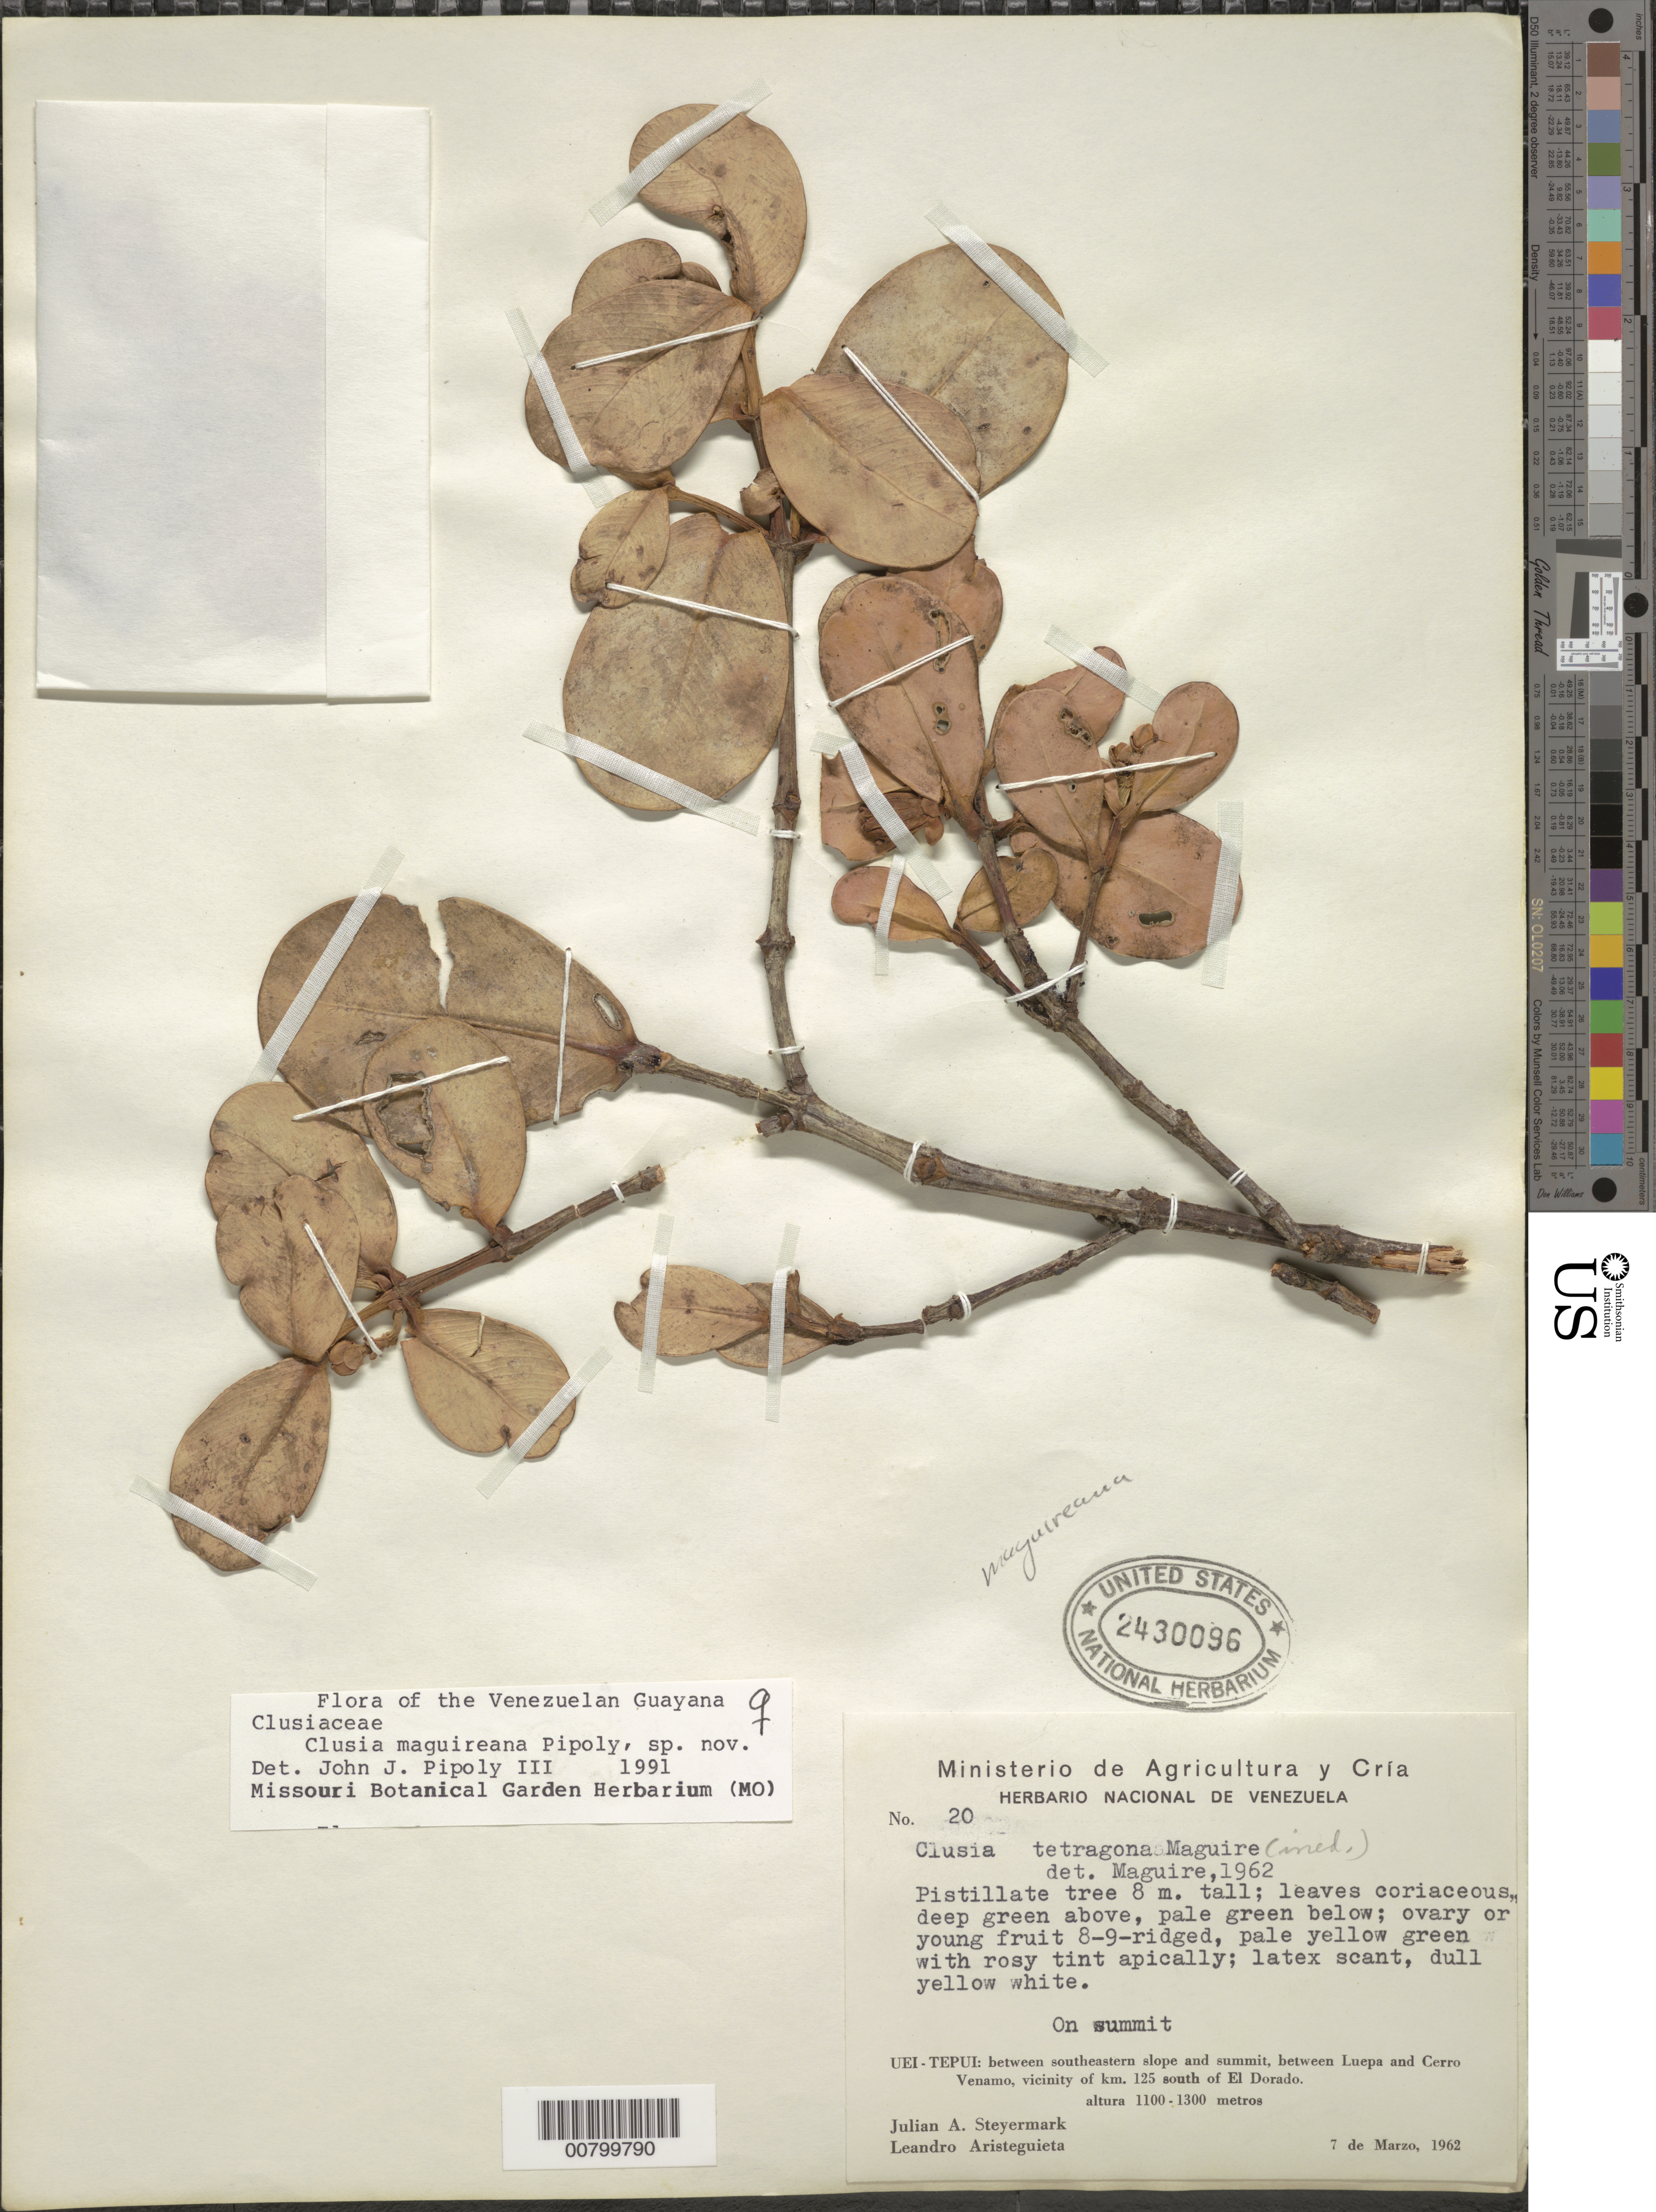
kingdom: Plantae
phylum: Tracheophyta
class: Magnoliopsida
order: Malpighiales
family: Clusiaceae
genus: Clusia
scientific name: Clusia maguireana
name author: Pipoly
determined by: Pipoly, J. J., III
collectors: J. Steyermark & L. Aristeguieta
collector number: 62 20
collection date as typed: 7-Mar-62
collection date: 1962-03-07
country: Venezuela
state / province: Bolívar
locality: Uei-tepuí, between Luepa and Cerro Venamo, vicinity of km 125 S of El Dorado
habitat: Summit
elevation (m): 1100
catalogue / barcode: US 2430096